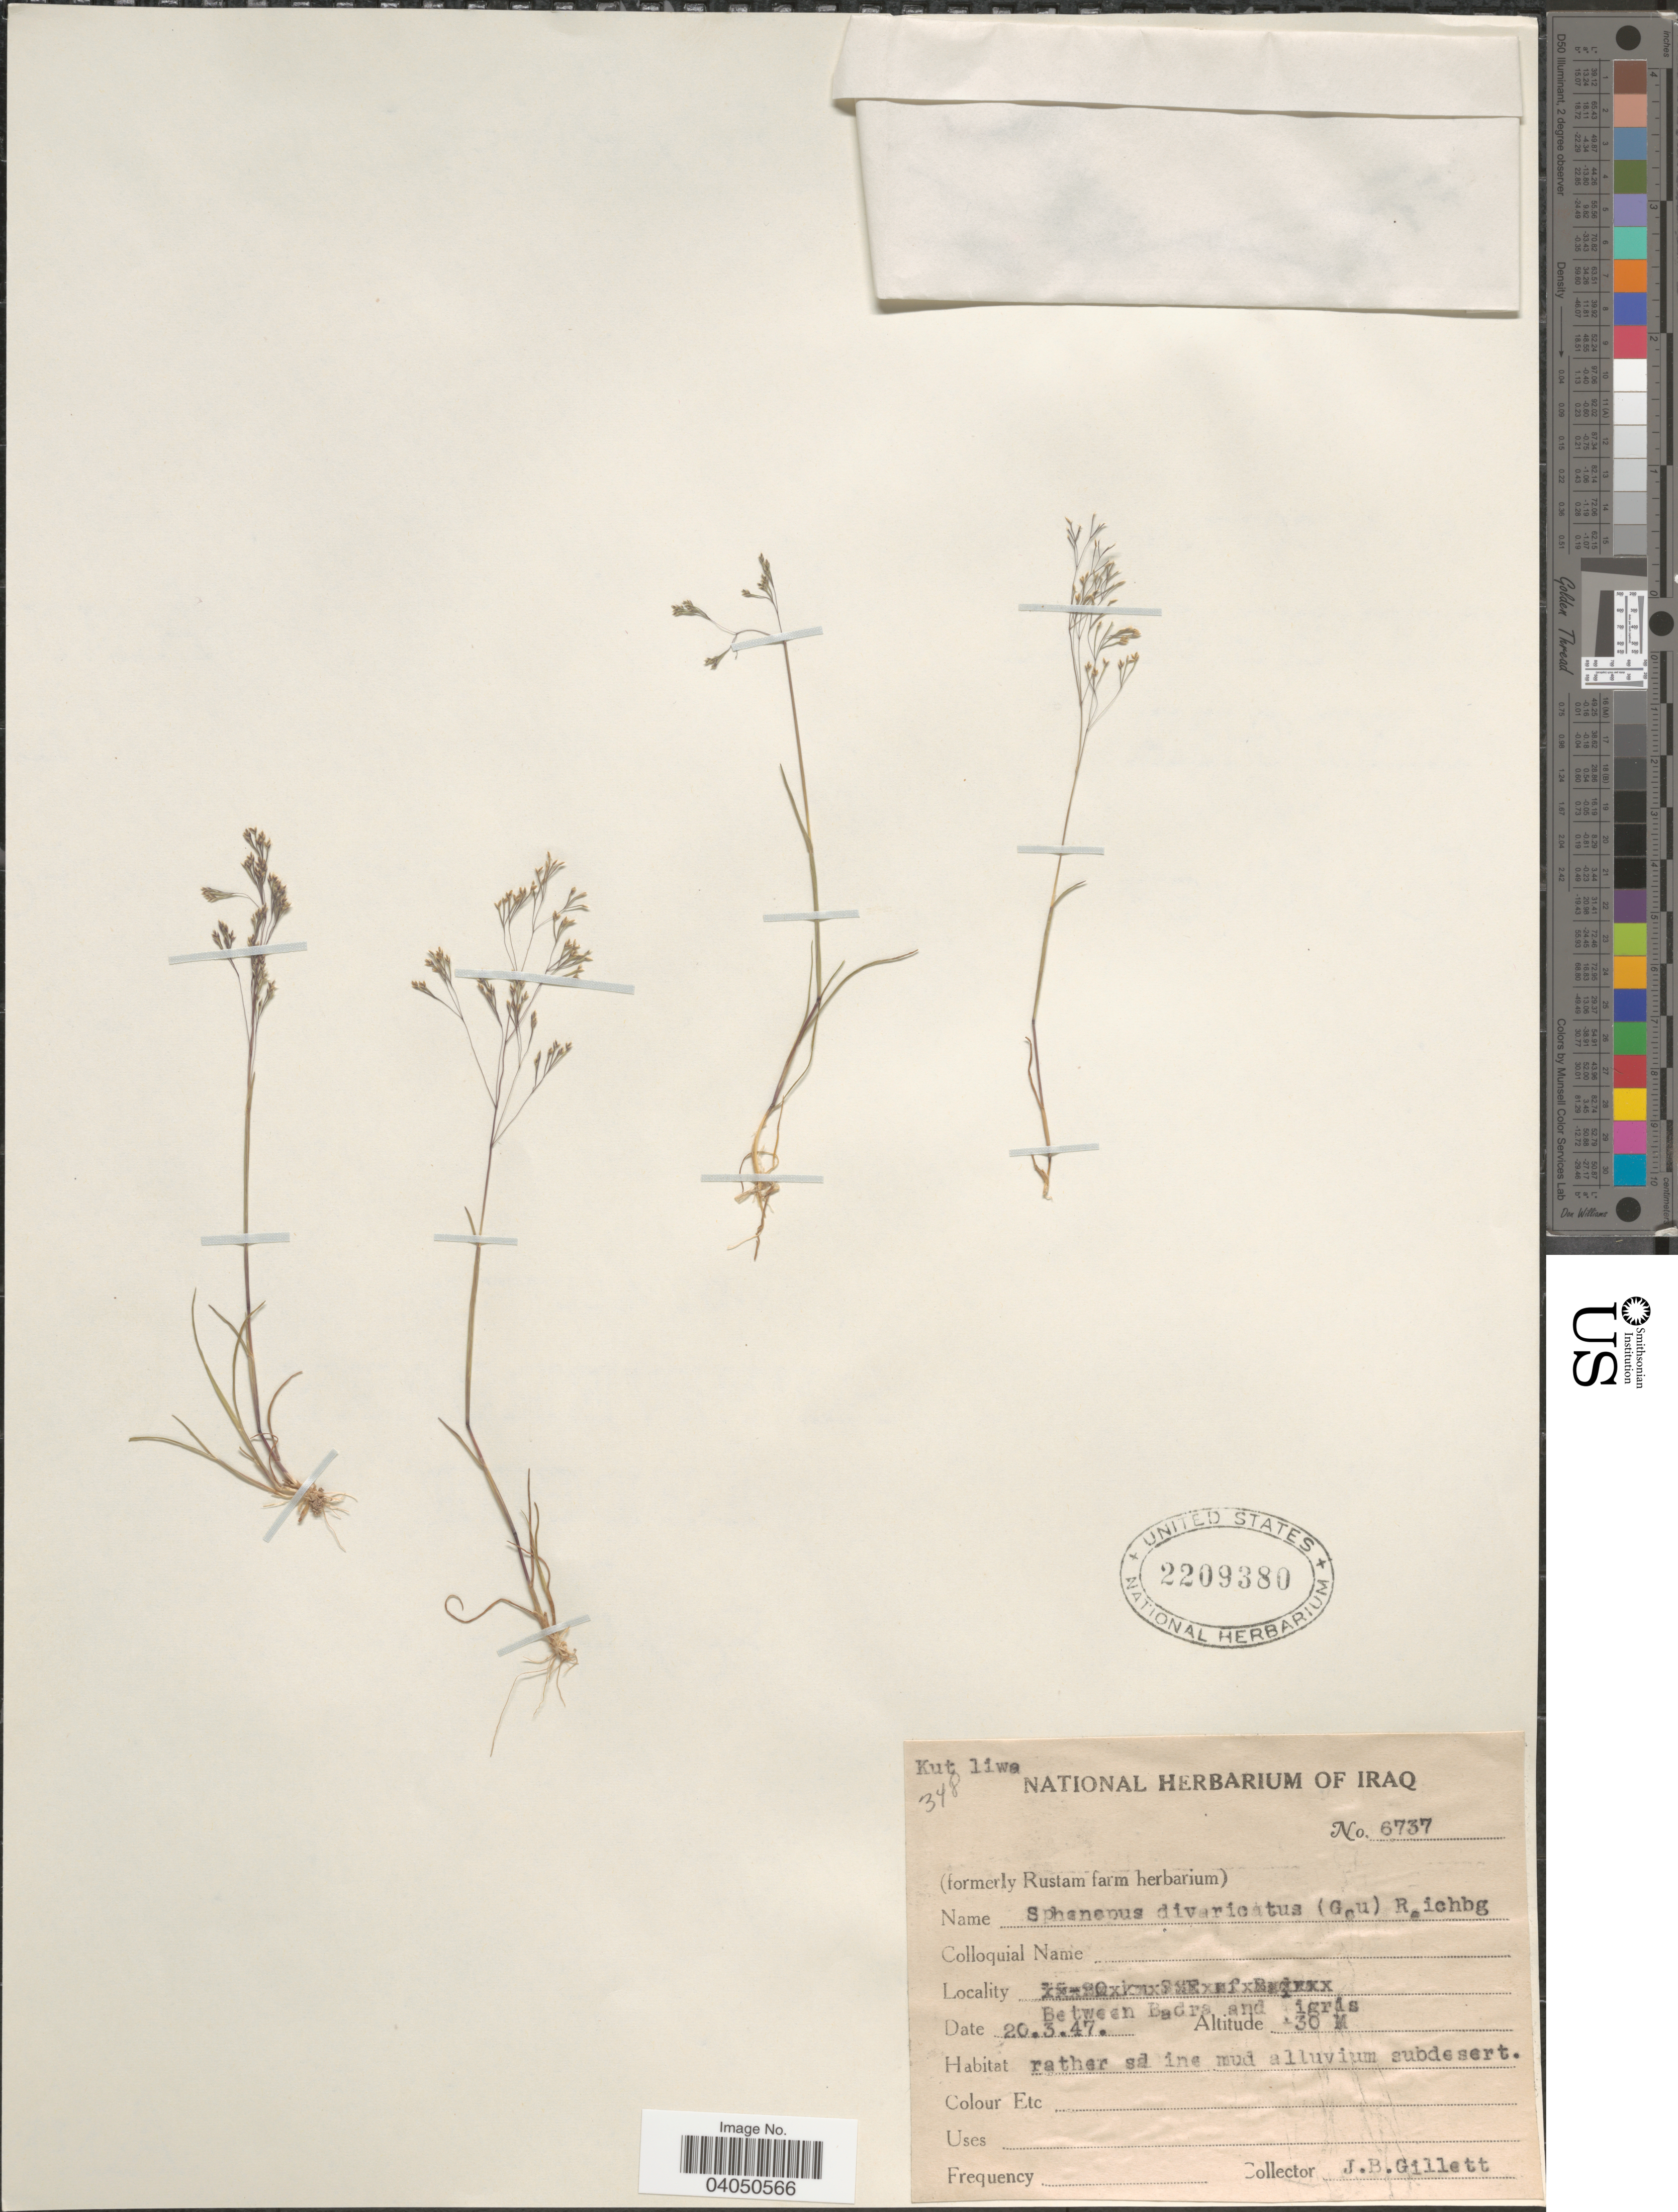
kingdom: Plantae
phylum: Tracheophyta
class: Liliopsida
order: Poales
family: Poaceae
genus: Sphenopus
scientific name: Sphenopus divaricatus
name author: (Gouan) Rchb.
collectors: J. B. Gillett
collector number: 6737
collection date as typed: Transcribed d/m/y: 20/3/47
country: Iraq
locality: Kut liwa. Between Badra and Tigris.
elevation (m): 38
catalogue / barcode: US 2209380